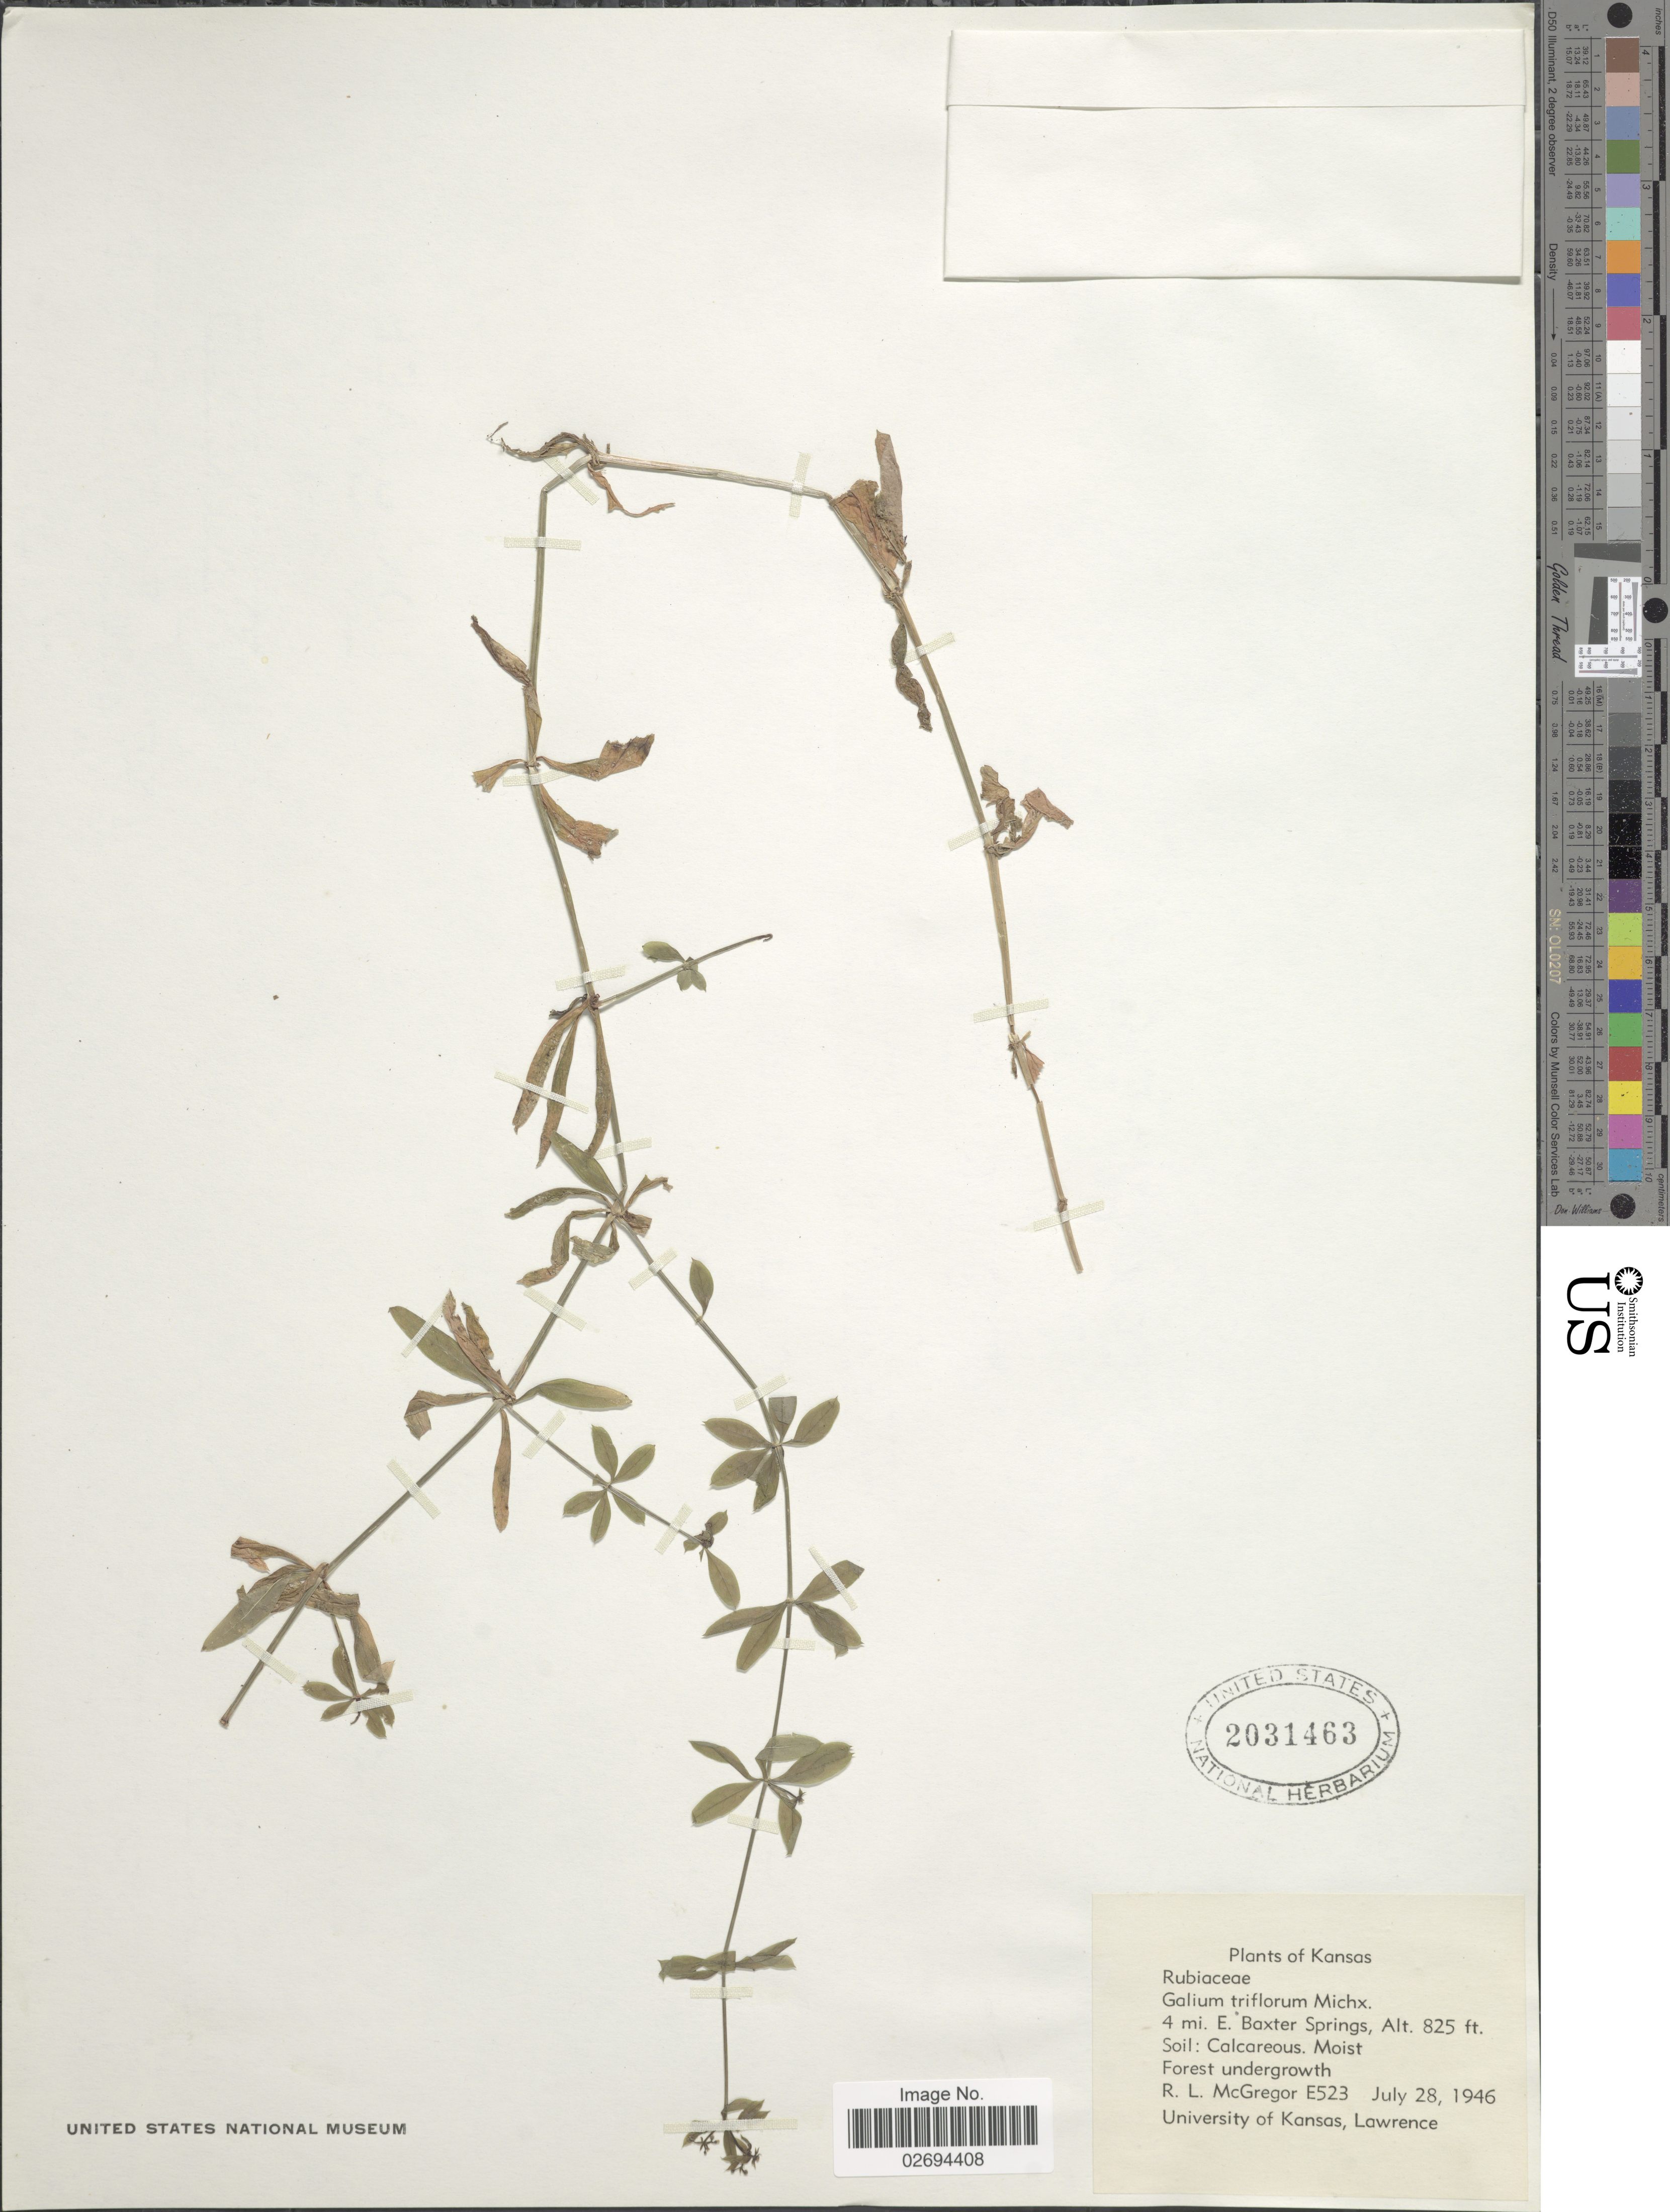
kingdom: Plantae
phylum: Tracheophyta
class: Magnoliopsida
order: Gentianales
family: Rubiaceae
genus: Galium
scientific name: Galium triflorum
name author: Michx.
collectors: R. McGregor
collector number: E523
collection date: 1946-07-28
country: United States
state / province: Kansas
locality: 4 mi. E. Baxter Springs.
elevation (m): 251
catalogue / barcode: US 2031463